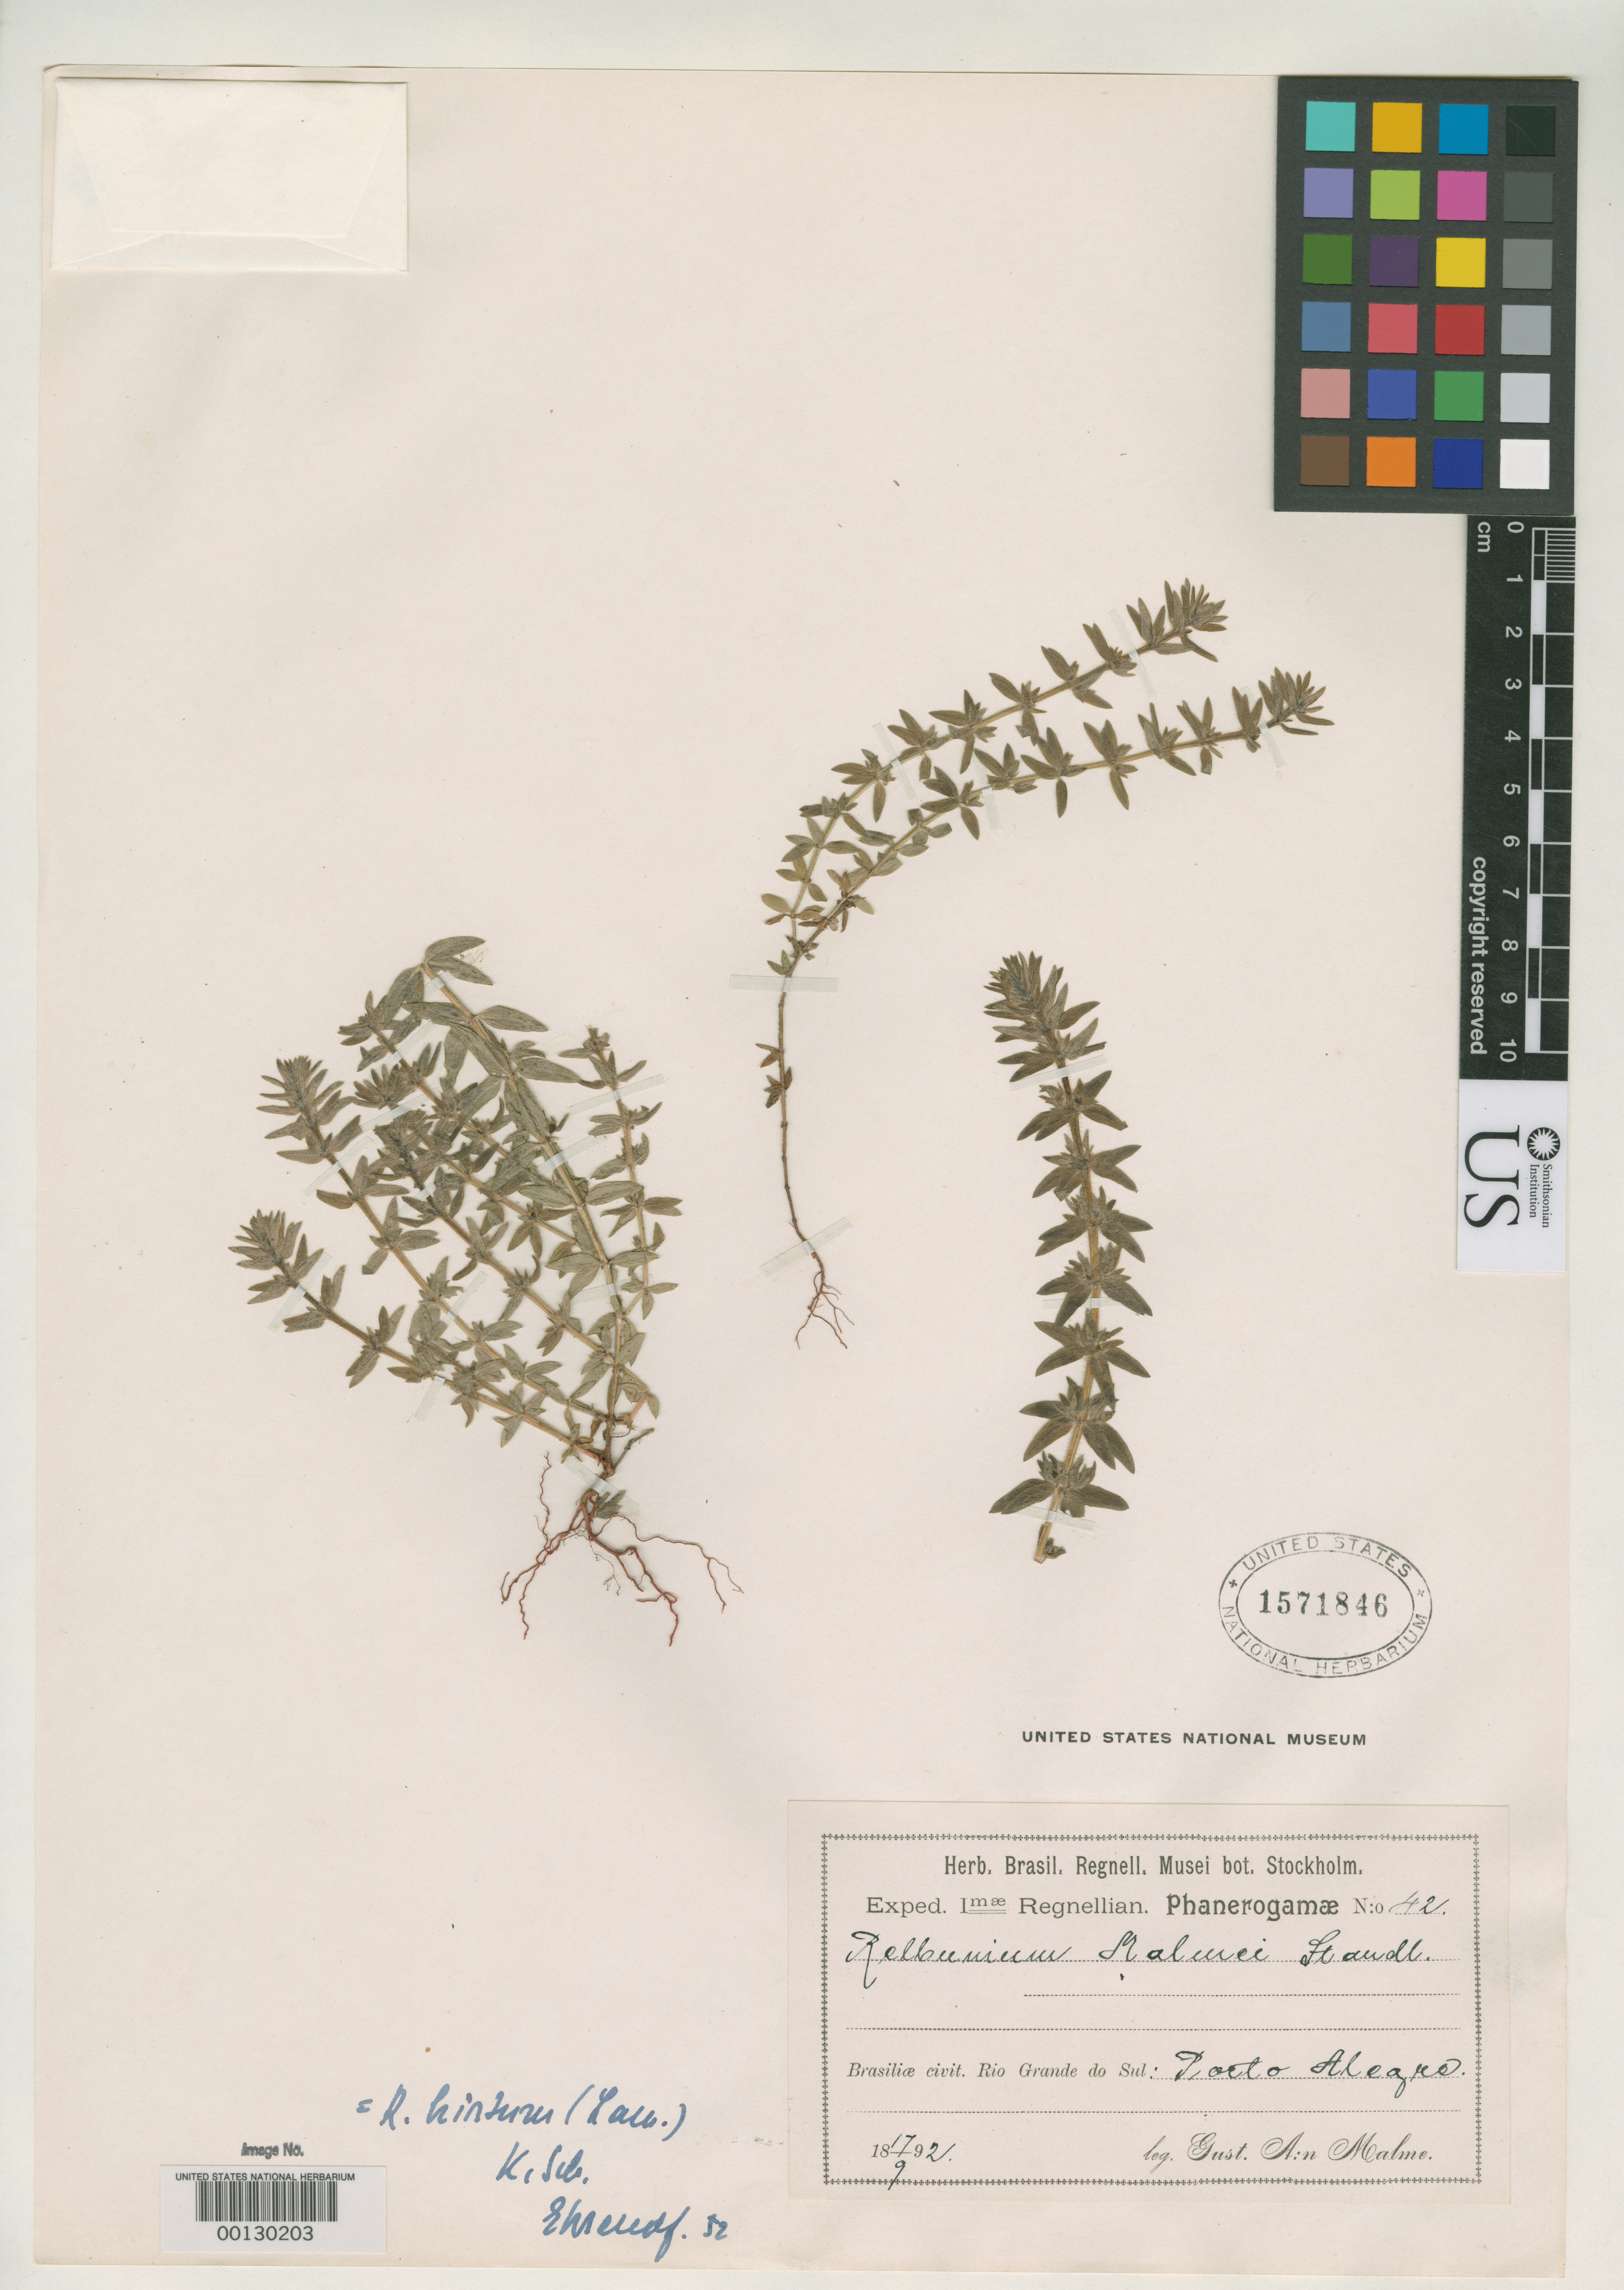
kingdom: Plantae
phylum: Tracheophyta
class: Magnoliopsida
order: Gentianales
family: Rubiaceae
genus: Relbunium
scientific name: Relbunium malmei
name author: Standl.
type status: Isotype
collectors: G. O. A. Malme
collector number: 42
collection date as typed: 17 Sep 1892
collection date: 1892-09-17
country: Brazil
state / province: Rio Grande do Sul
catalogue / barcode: US 1571846